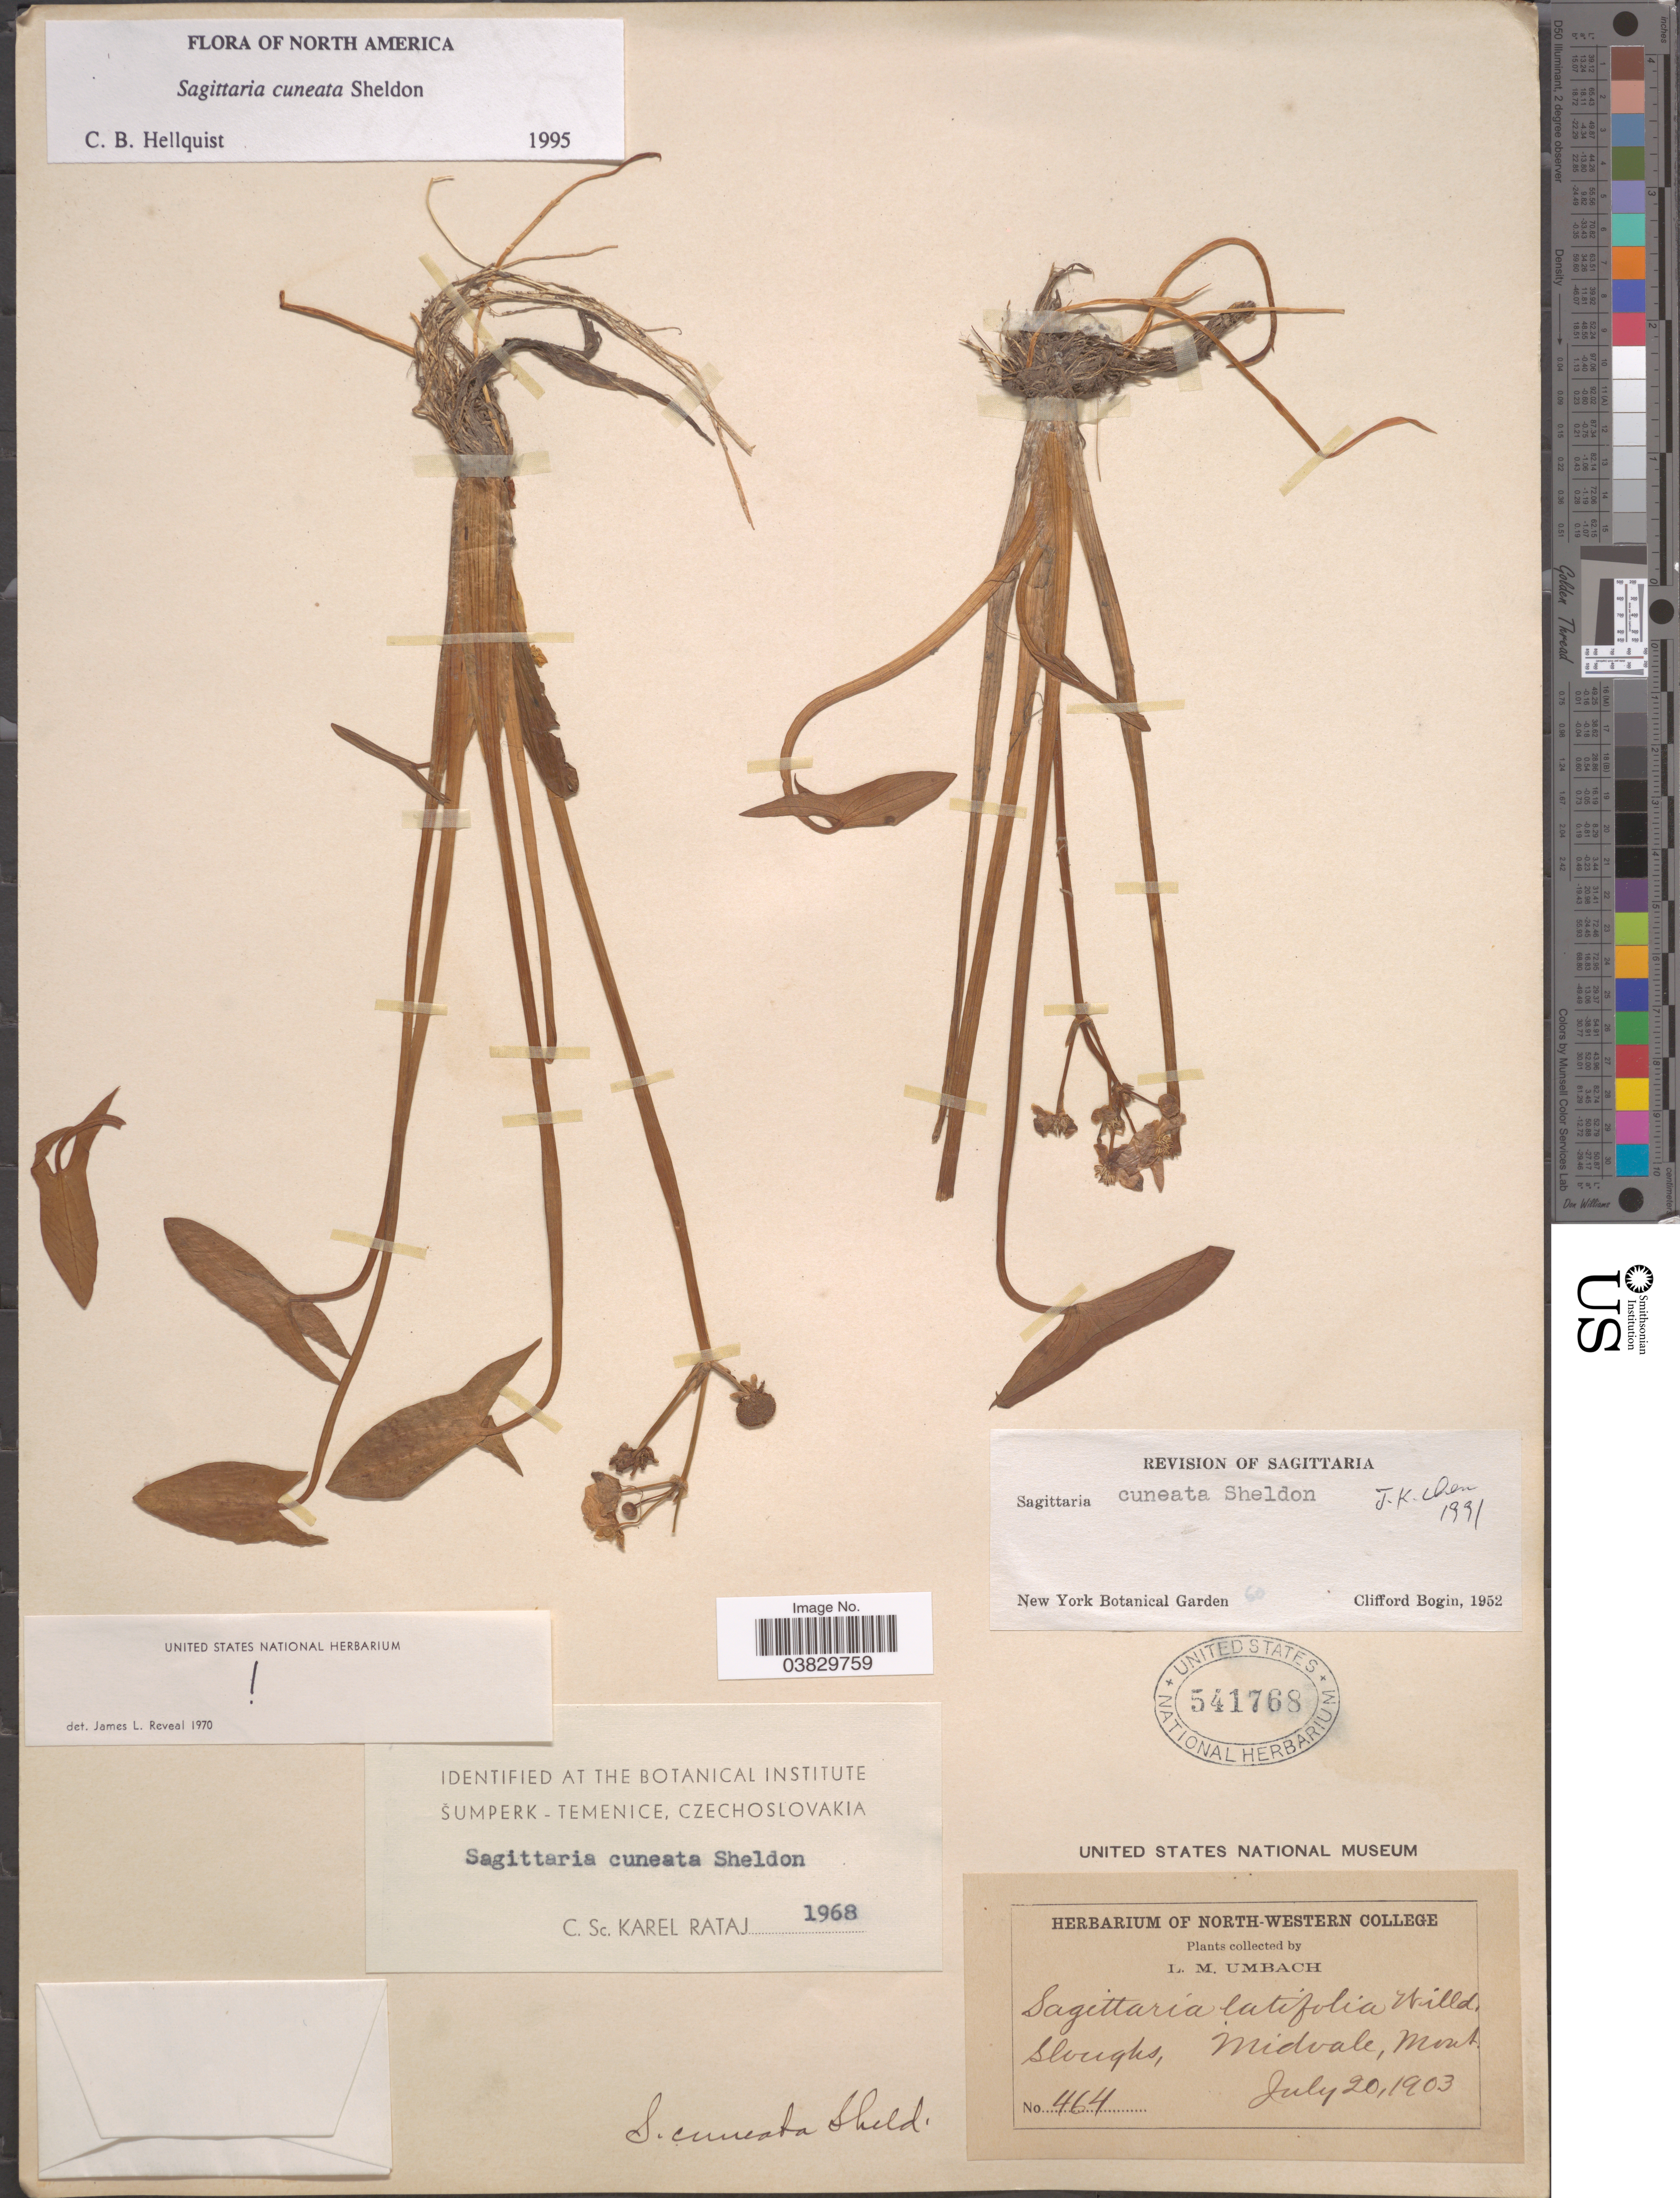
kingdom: Plantae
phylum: Tracheophyta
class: Liliopsida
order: Alismatales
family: Alismataceae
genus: Sagittaria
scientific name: Sagittaria cuneata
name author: E. Sheld.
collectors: L. M. Umbach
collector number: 464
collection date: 1903-07-20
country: United States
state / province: Montana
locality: Sloughs, Midvale.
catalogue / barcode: US 541768